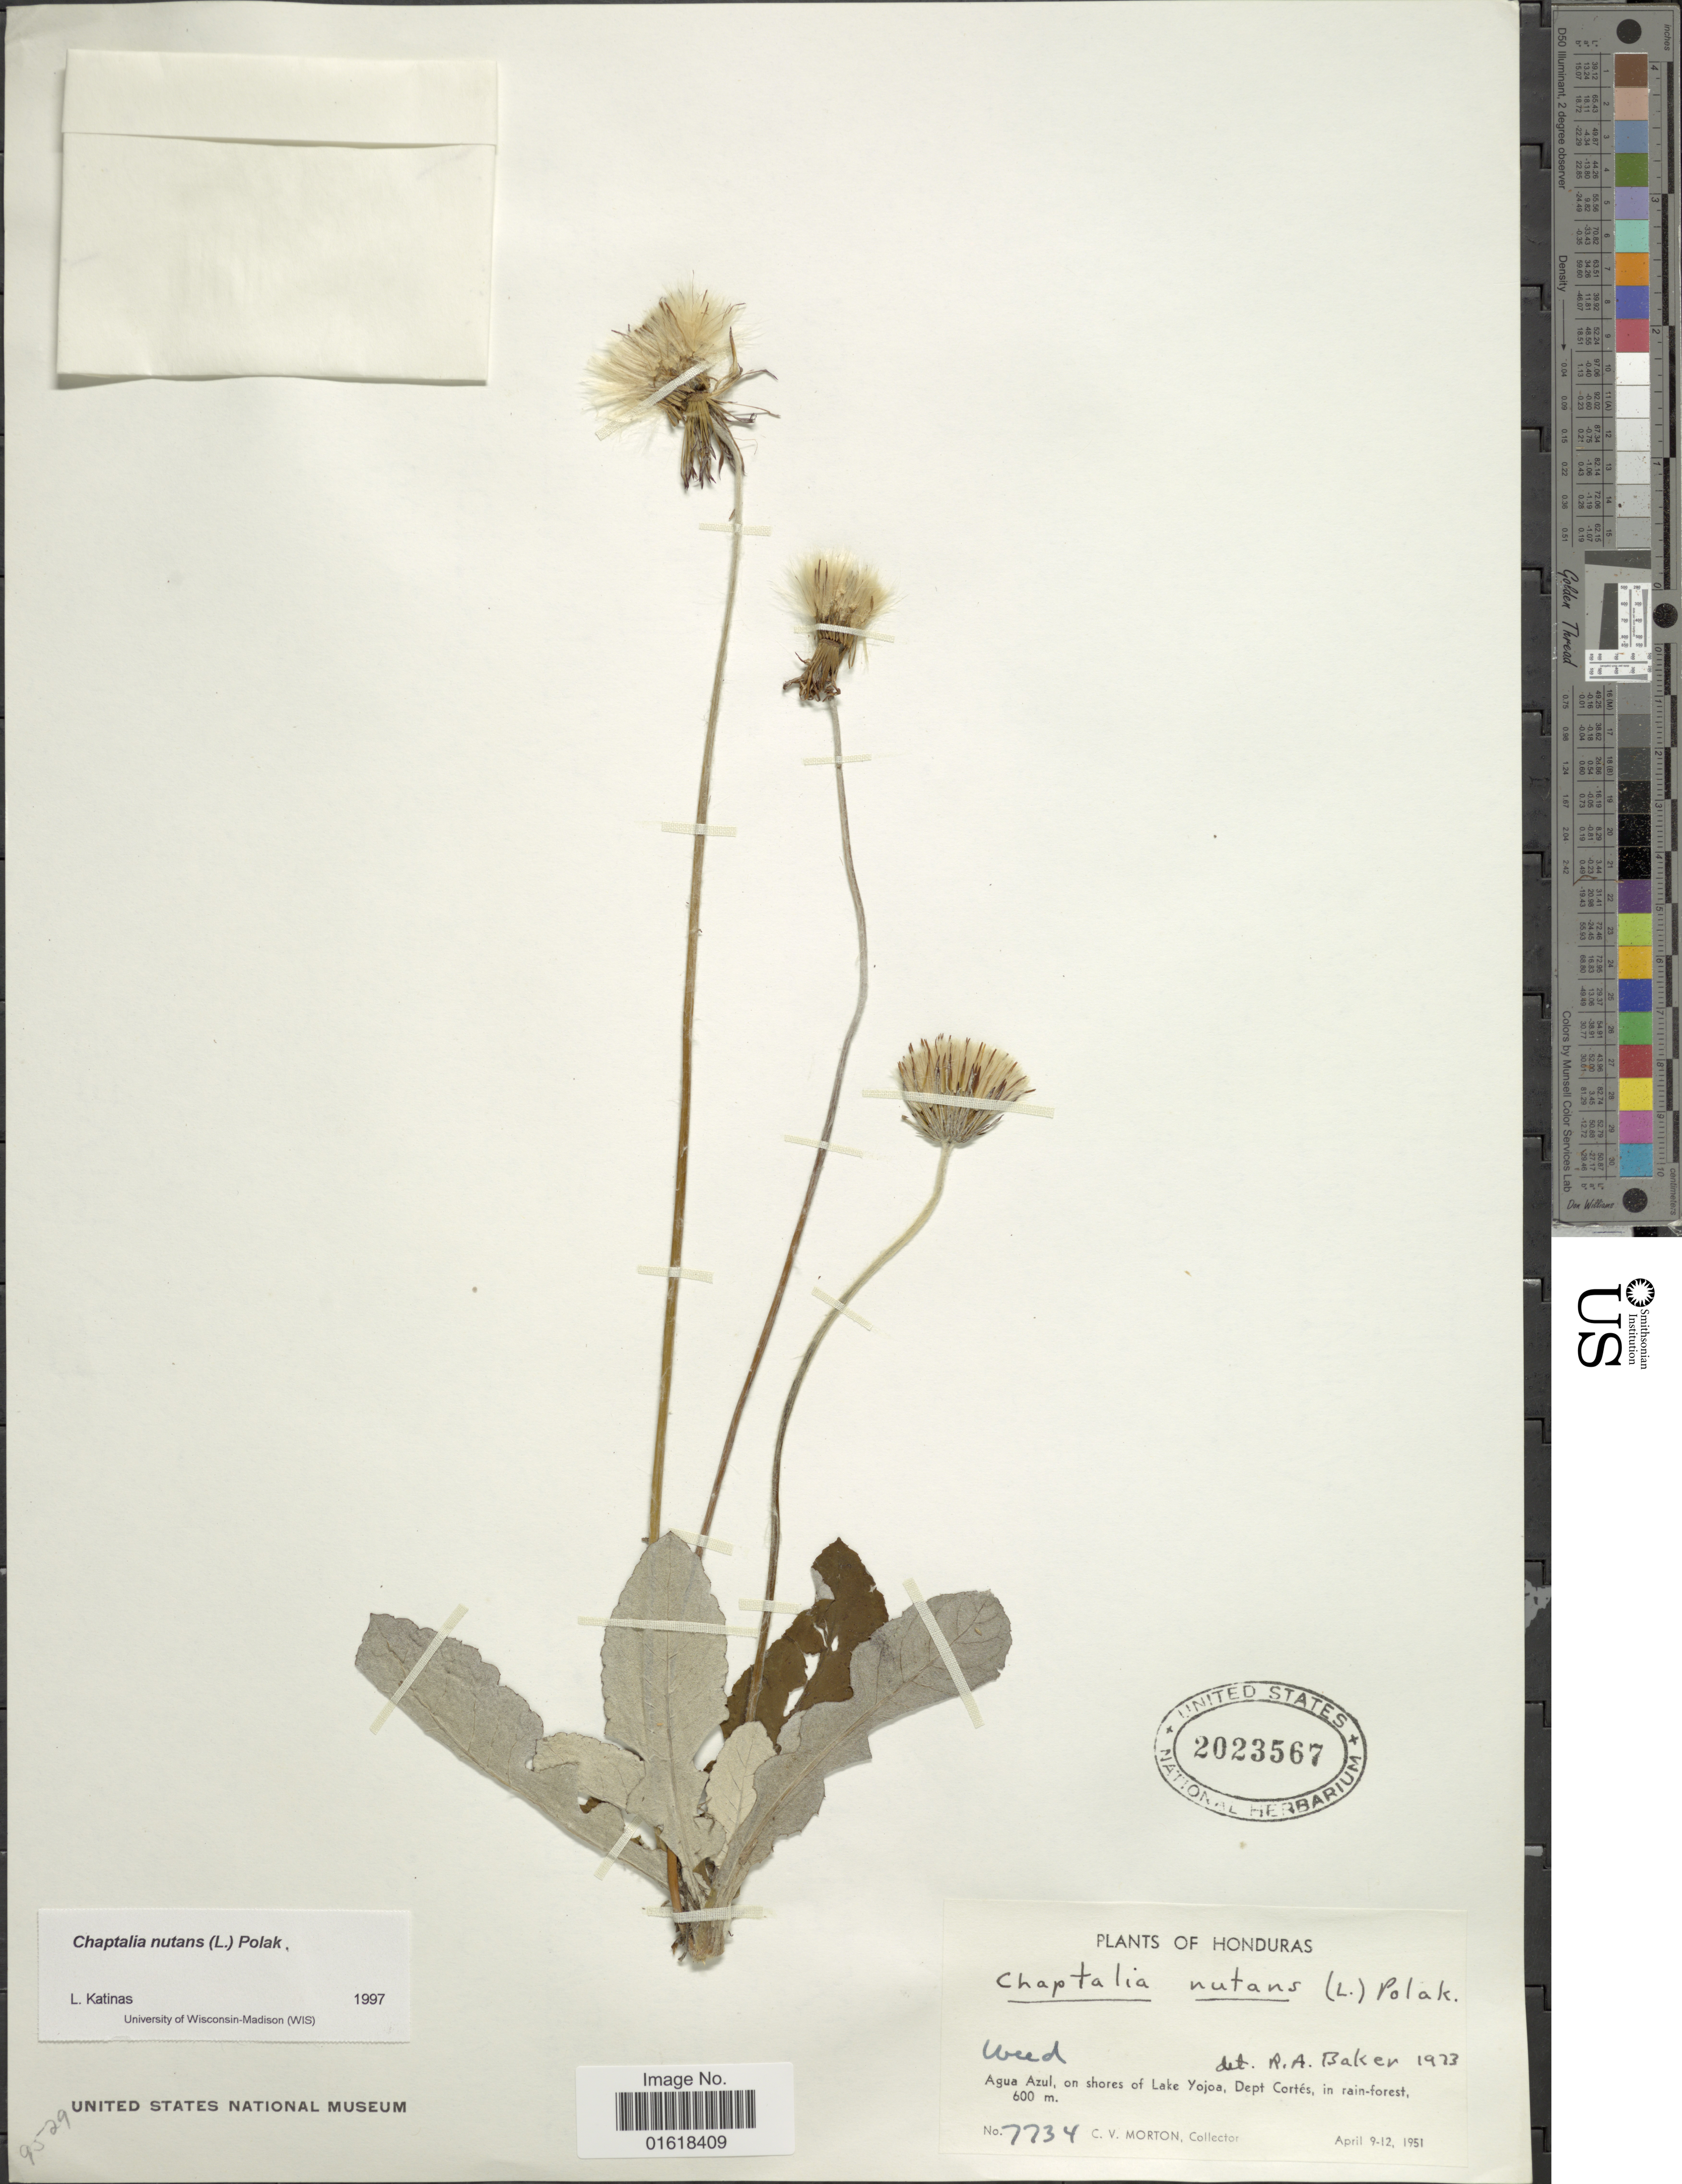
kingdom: Plantae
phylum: Tracheophyta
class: Magnoliopsida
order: Asterales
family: Asteraceae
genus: Chaptalia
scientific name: Chaptalia nutans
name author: (L.) Pol.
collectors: C. V. Morton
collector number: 7734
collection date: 1951-04-09/1951-04-12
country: Honduras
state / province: Cortés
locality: Agua Azul, on shores of Lake Yojoa, in rain-forest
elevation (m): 600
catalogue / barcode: US 2023567